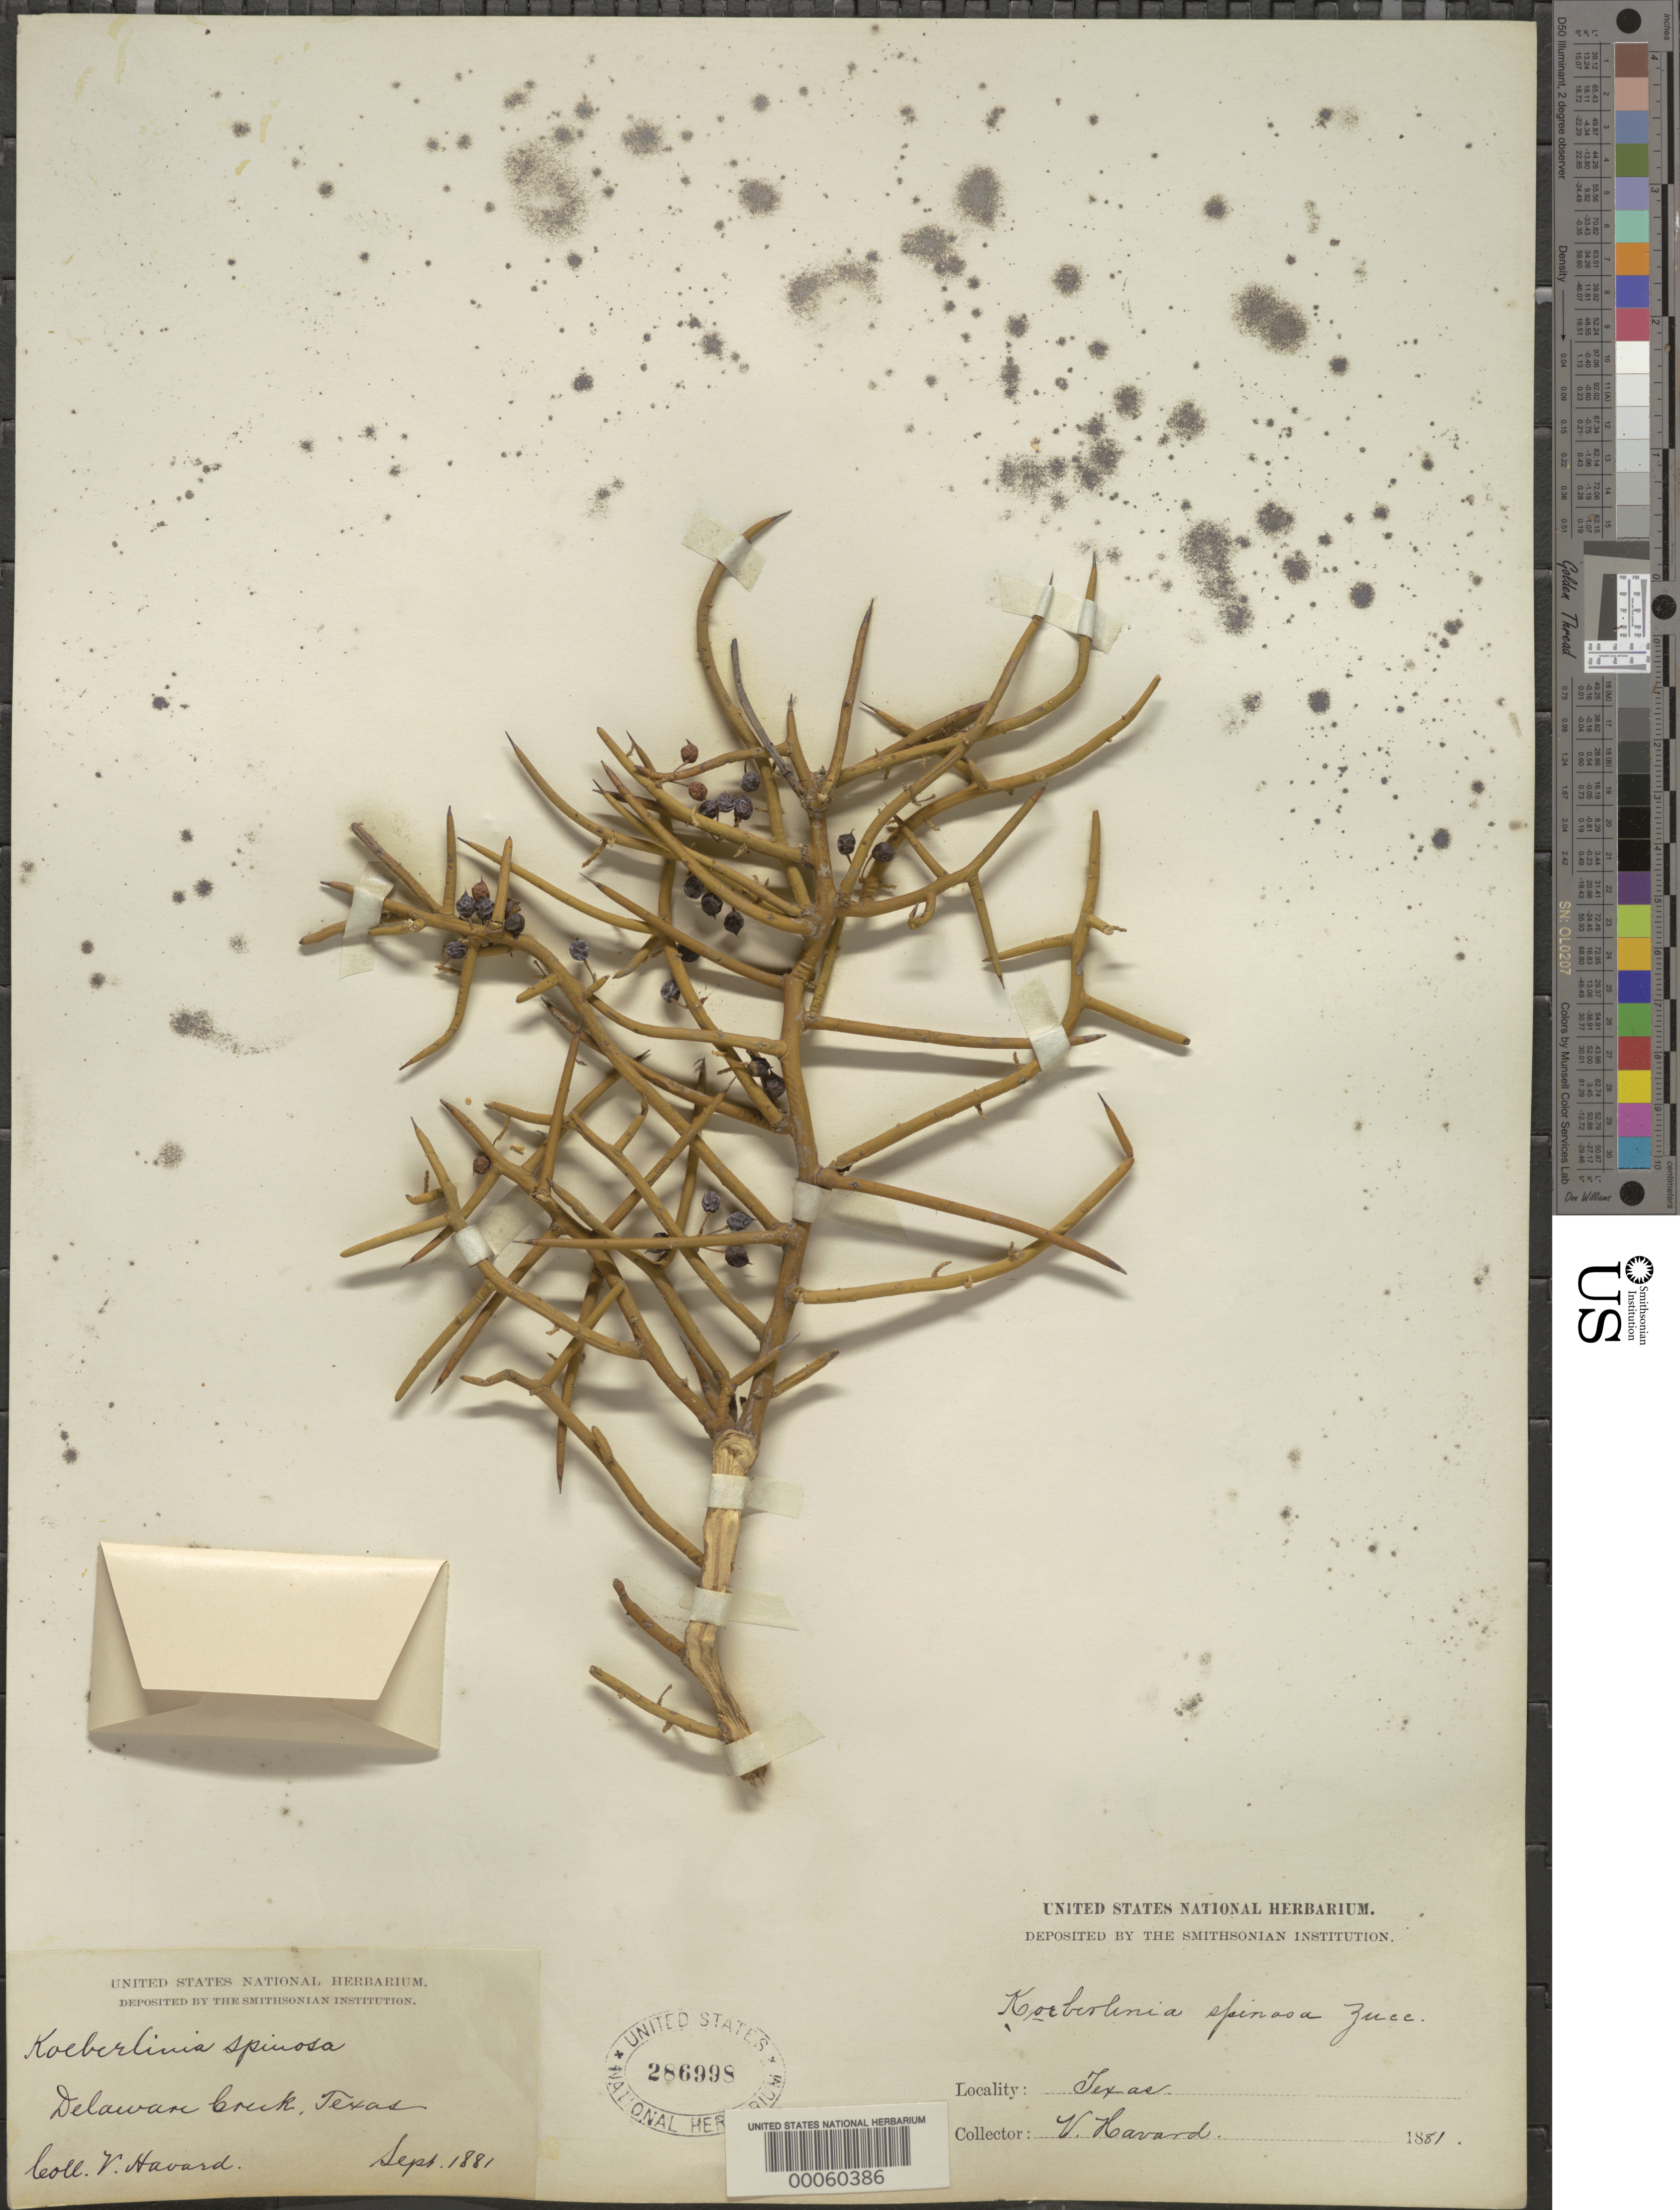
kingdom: Plantae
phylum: Tracheophyta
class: Magnoliopsida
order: Brassicales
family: Koeberliniaceae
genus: Koeberlinia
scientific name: Koeberlinia spinosa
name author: Zucc.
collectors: V. Harvard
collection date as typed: Sep 1881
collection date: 1881-09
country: United States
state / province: Texas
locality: Delaware creek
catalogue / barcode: US 286998